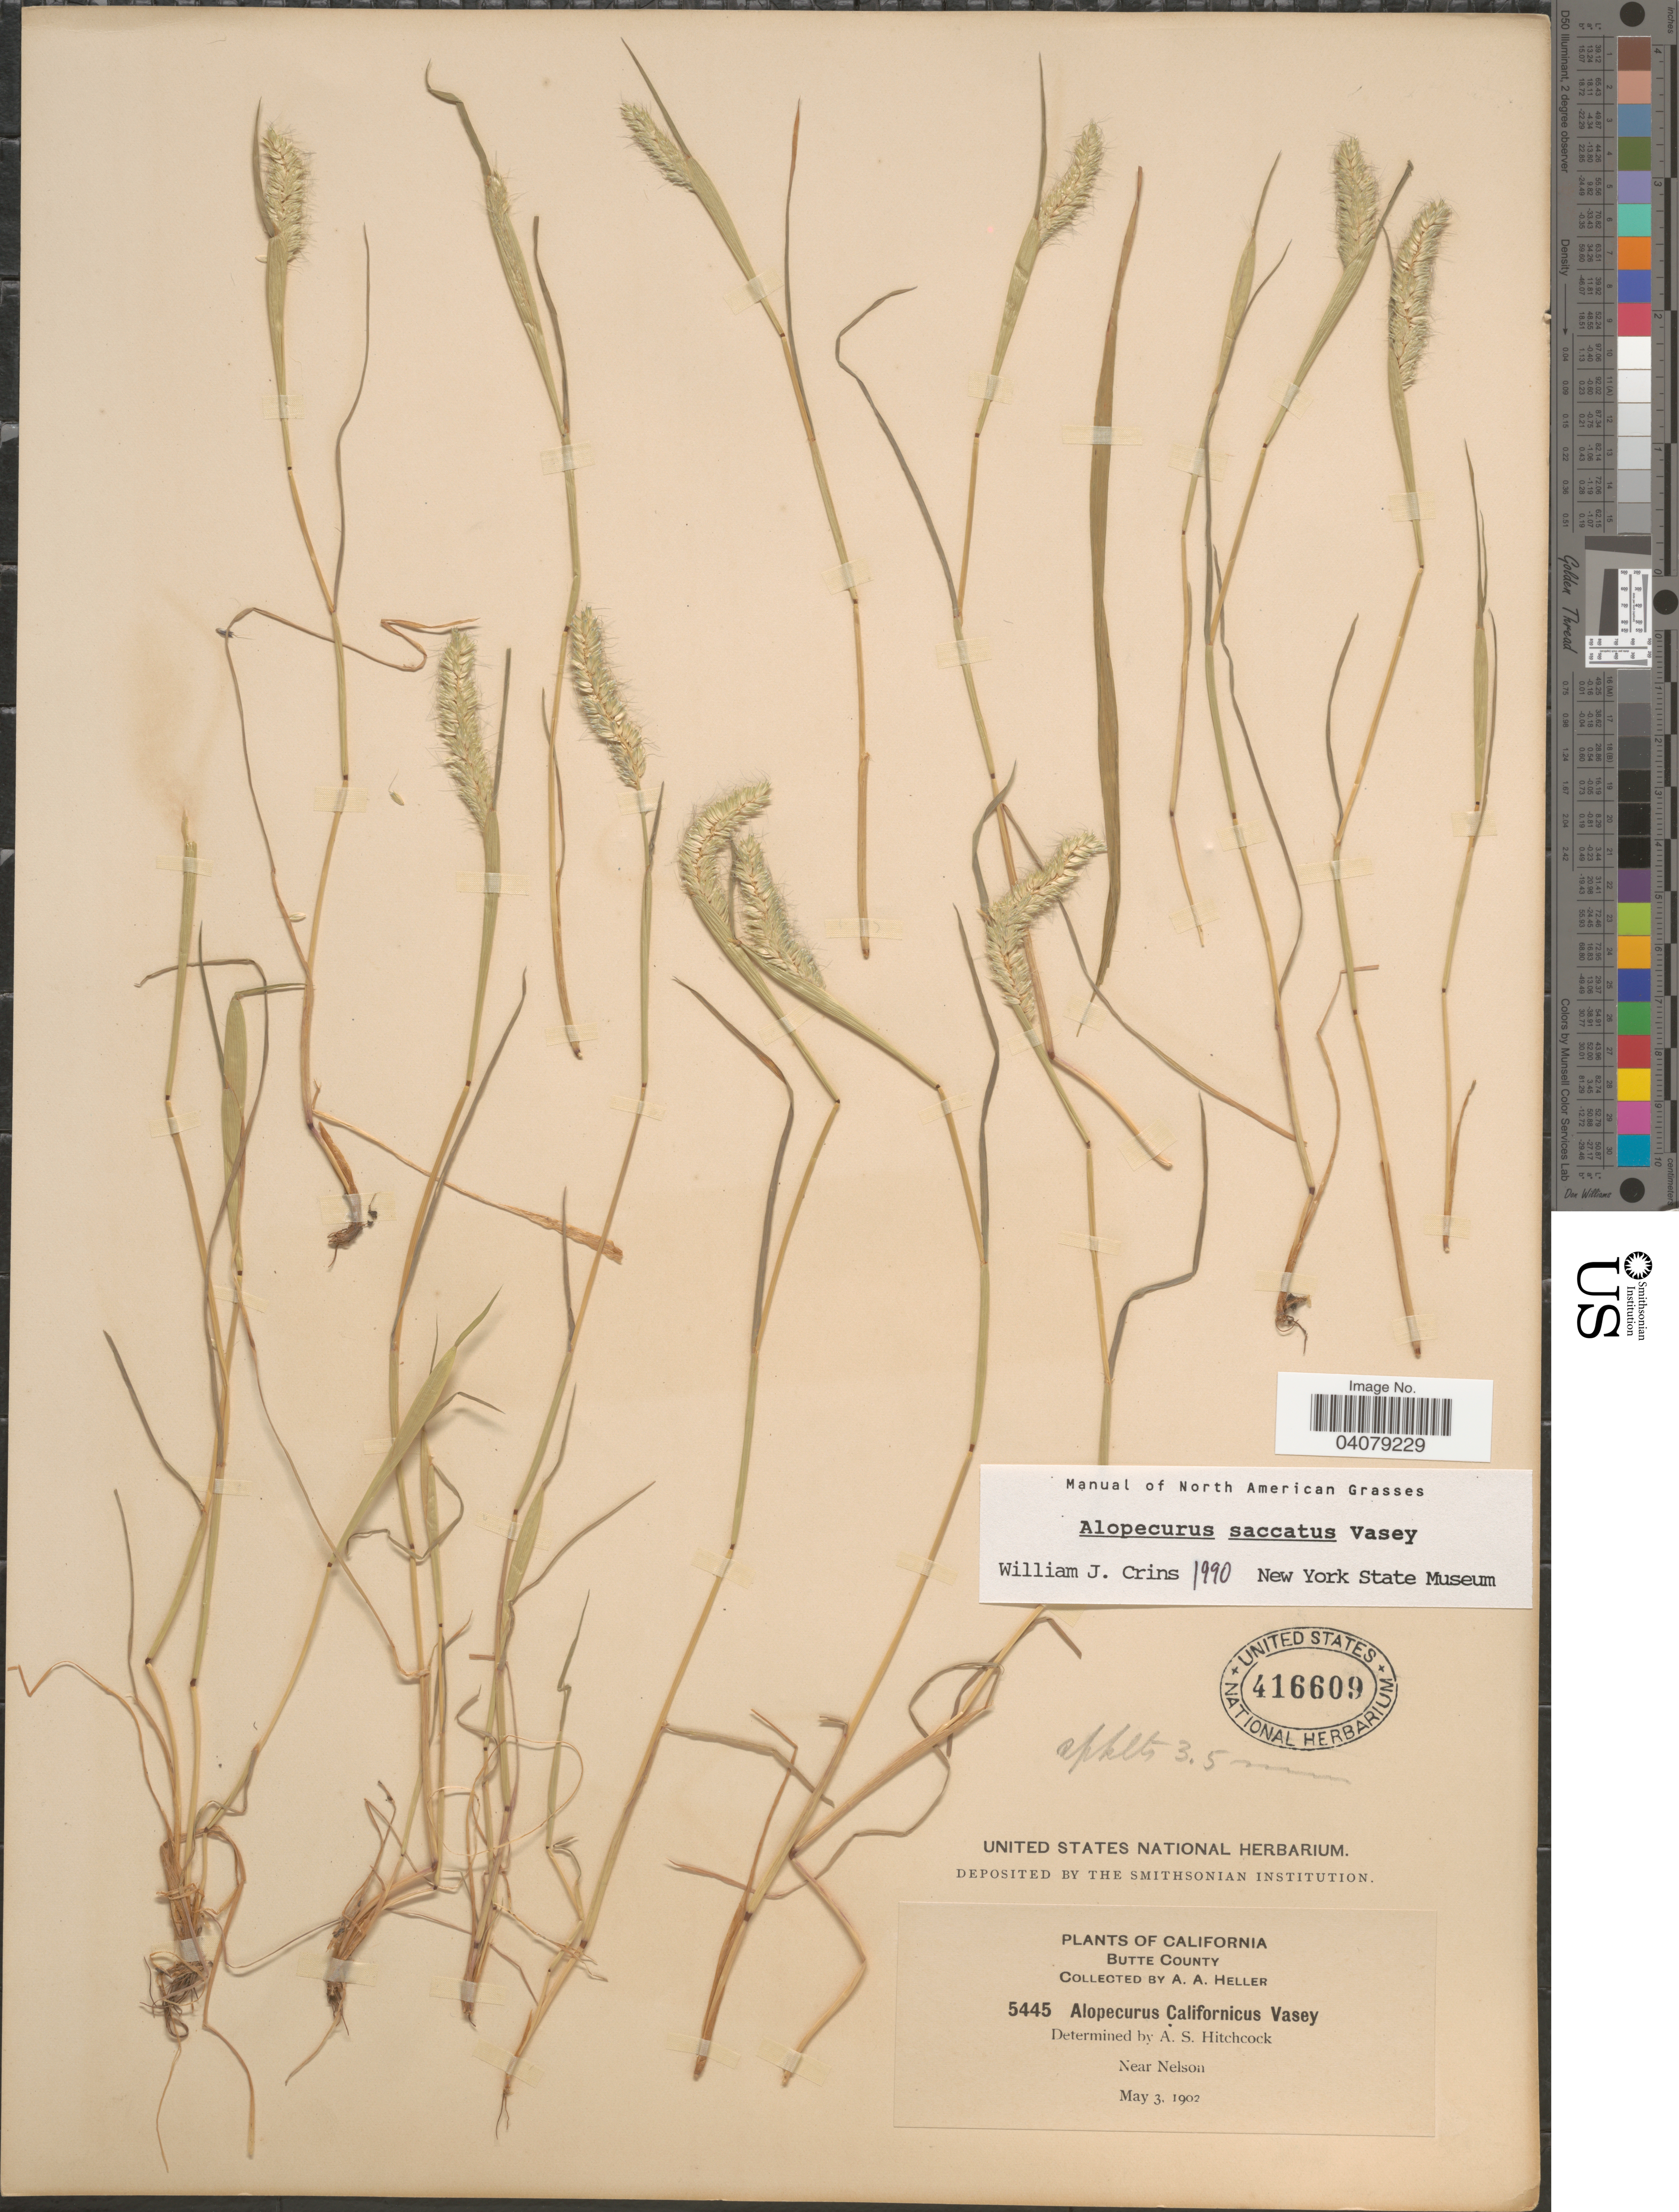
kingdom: Plantae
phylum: Tracheophyta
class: Liliopsida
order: Poales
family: Poaceae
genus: Alopecurus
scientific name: Alopecurus saccatus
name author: Vasey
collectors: A. A. Heller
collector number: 5445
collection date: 1902-05-03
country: United States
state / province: California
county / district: Butte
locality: Butte County. Near Nelson.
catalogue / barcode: US 416609